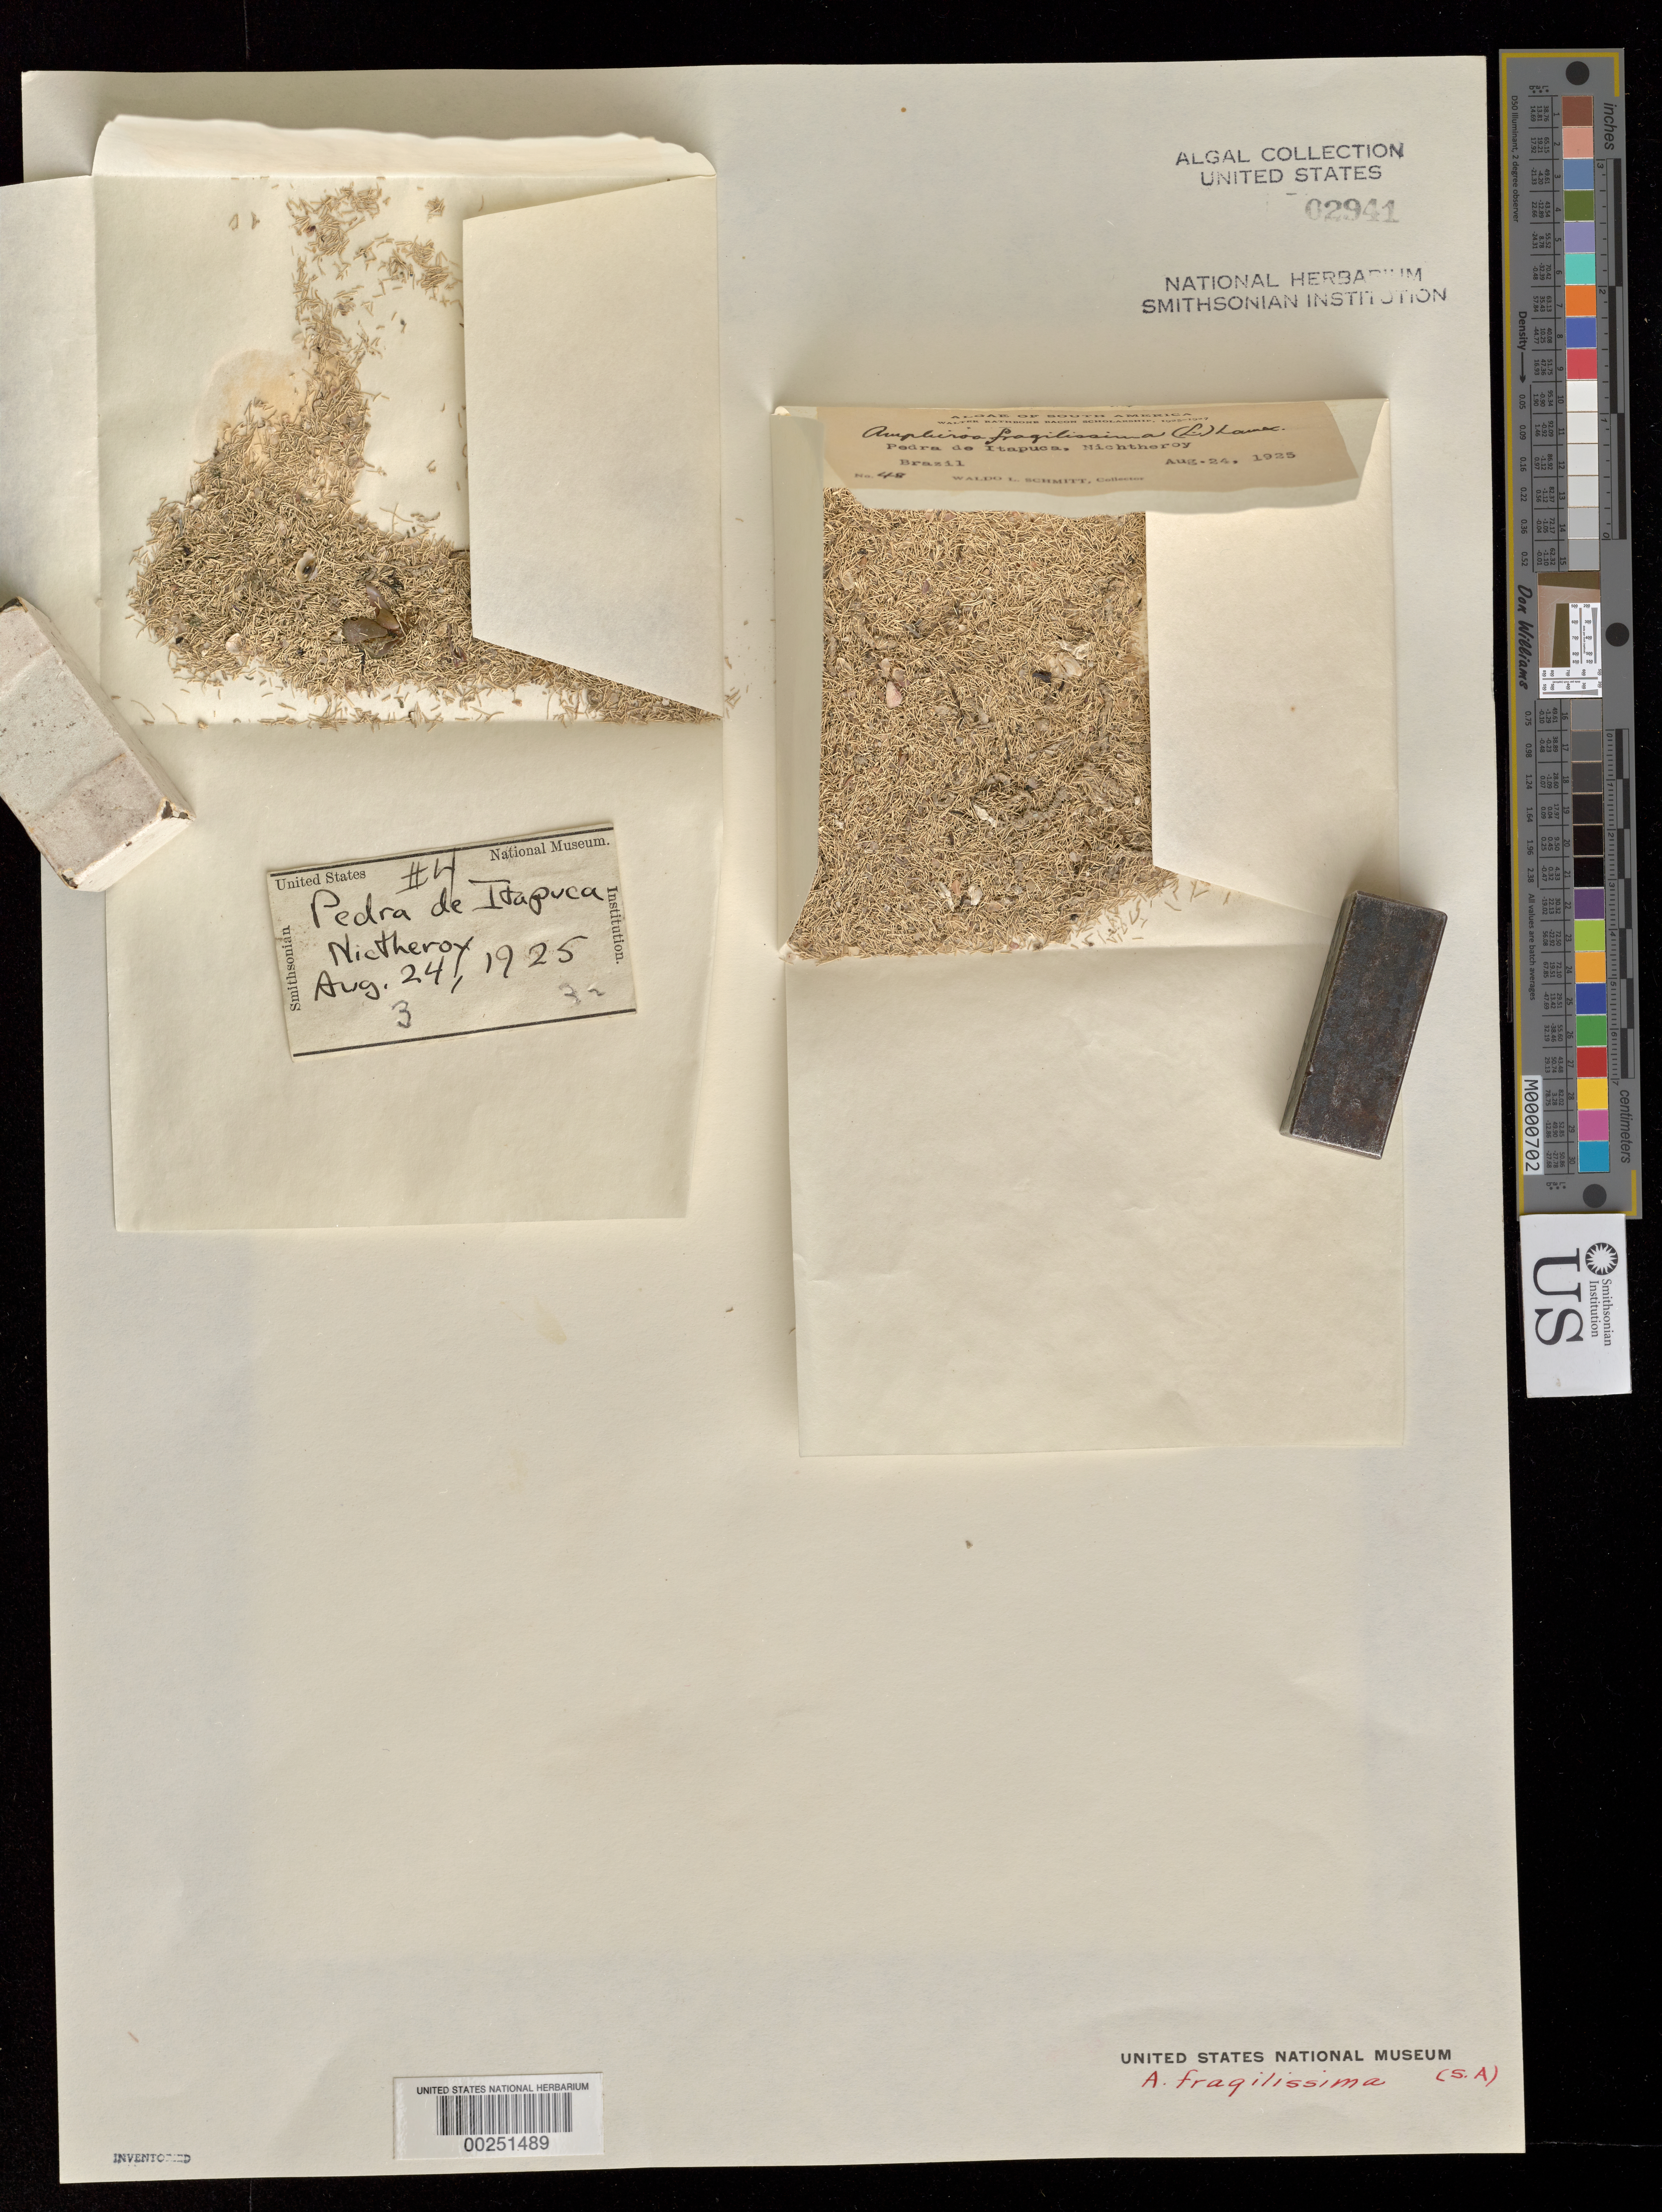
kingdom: Plantae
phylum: Rhodophyta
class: Florideophyceae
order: Corallinales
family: Lithophyllaceae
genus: Amphiroa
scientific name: Amphiroa fragilissima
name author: (L.) J.V.Lamouroux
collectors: W. L. Schmitt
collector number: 48 & 51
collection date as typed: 24 Aug 1925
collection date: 1925-08-24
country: Brazil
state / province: Rio de Janeiro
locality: Pedra de Itapuca, Niteroi (Nichtheroy)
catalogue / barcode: US 2941